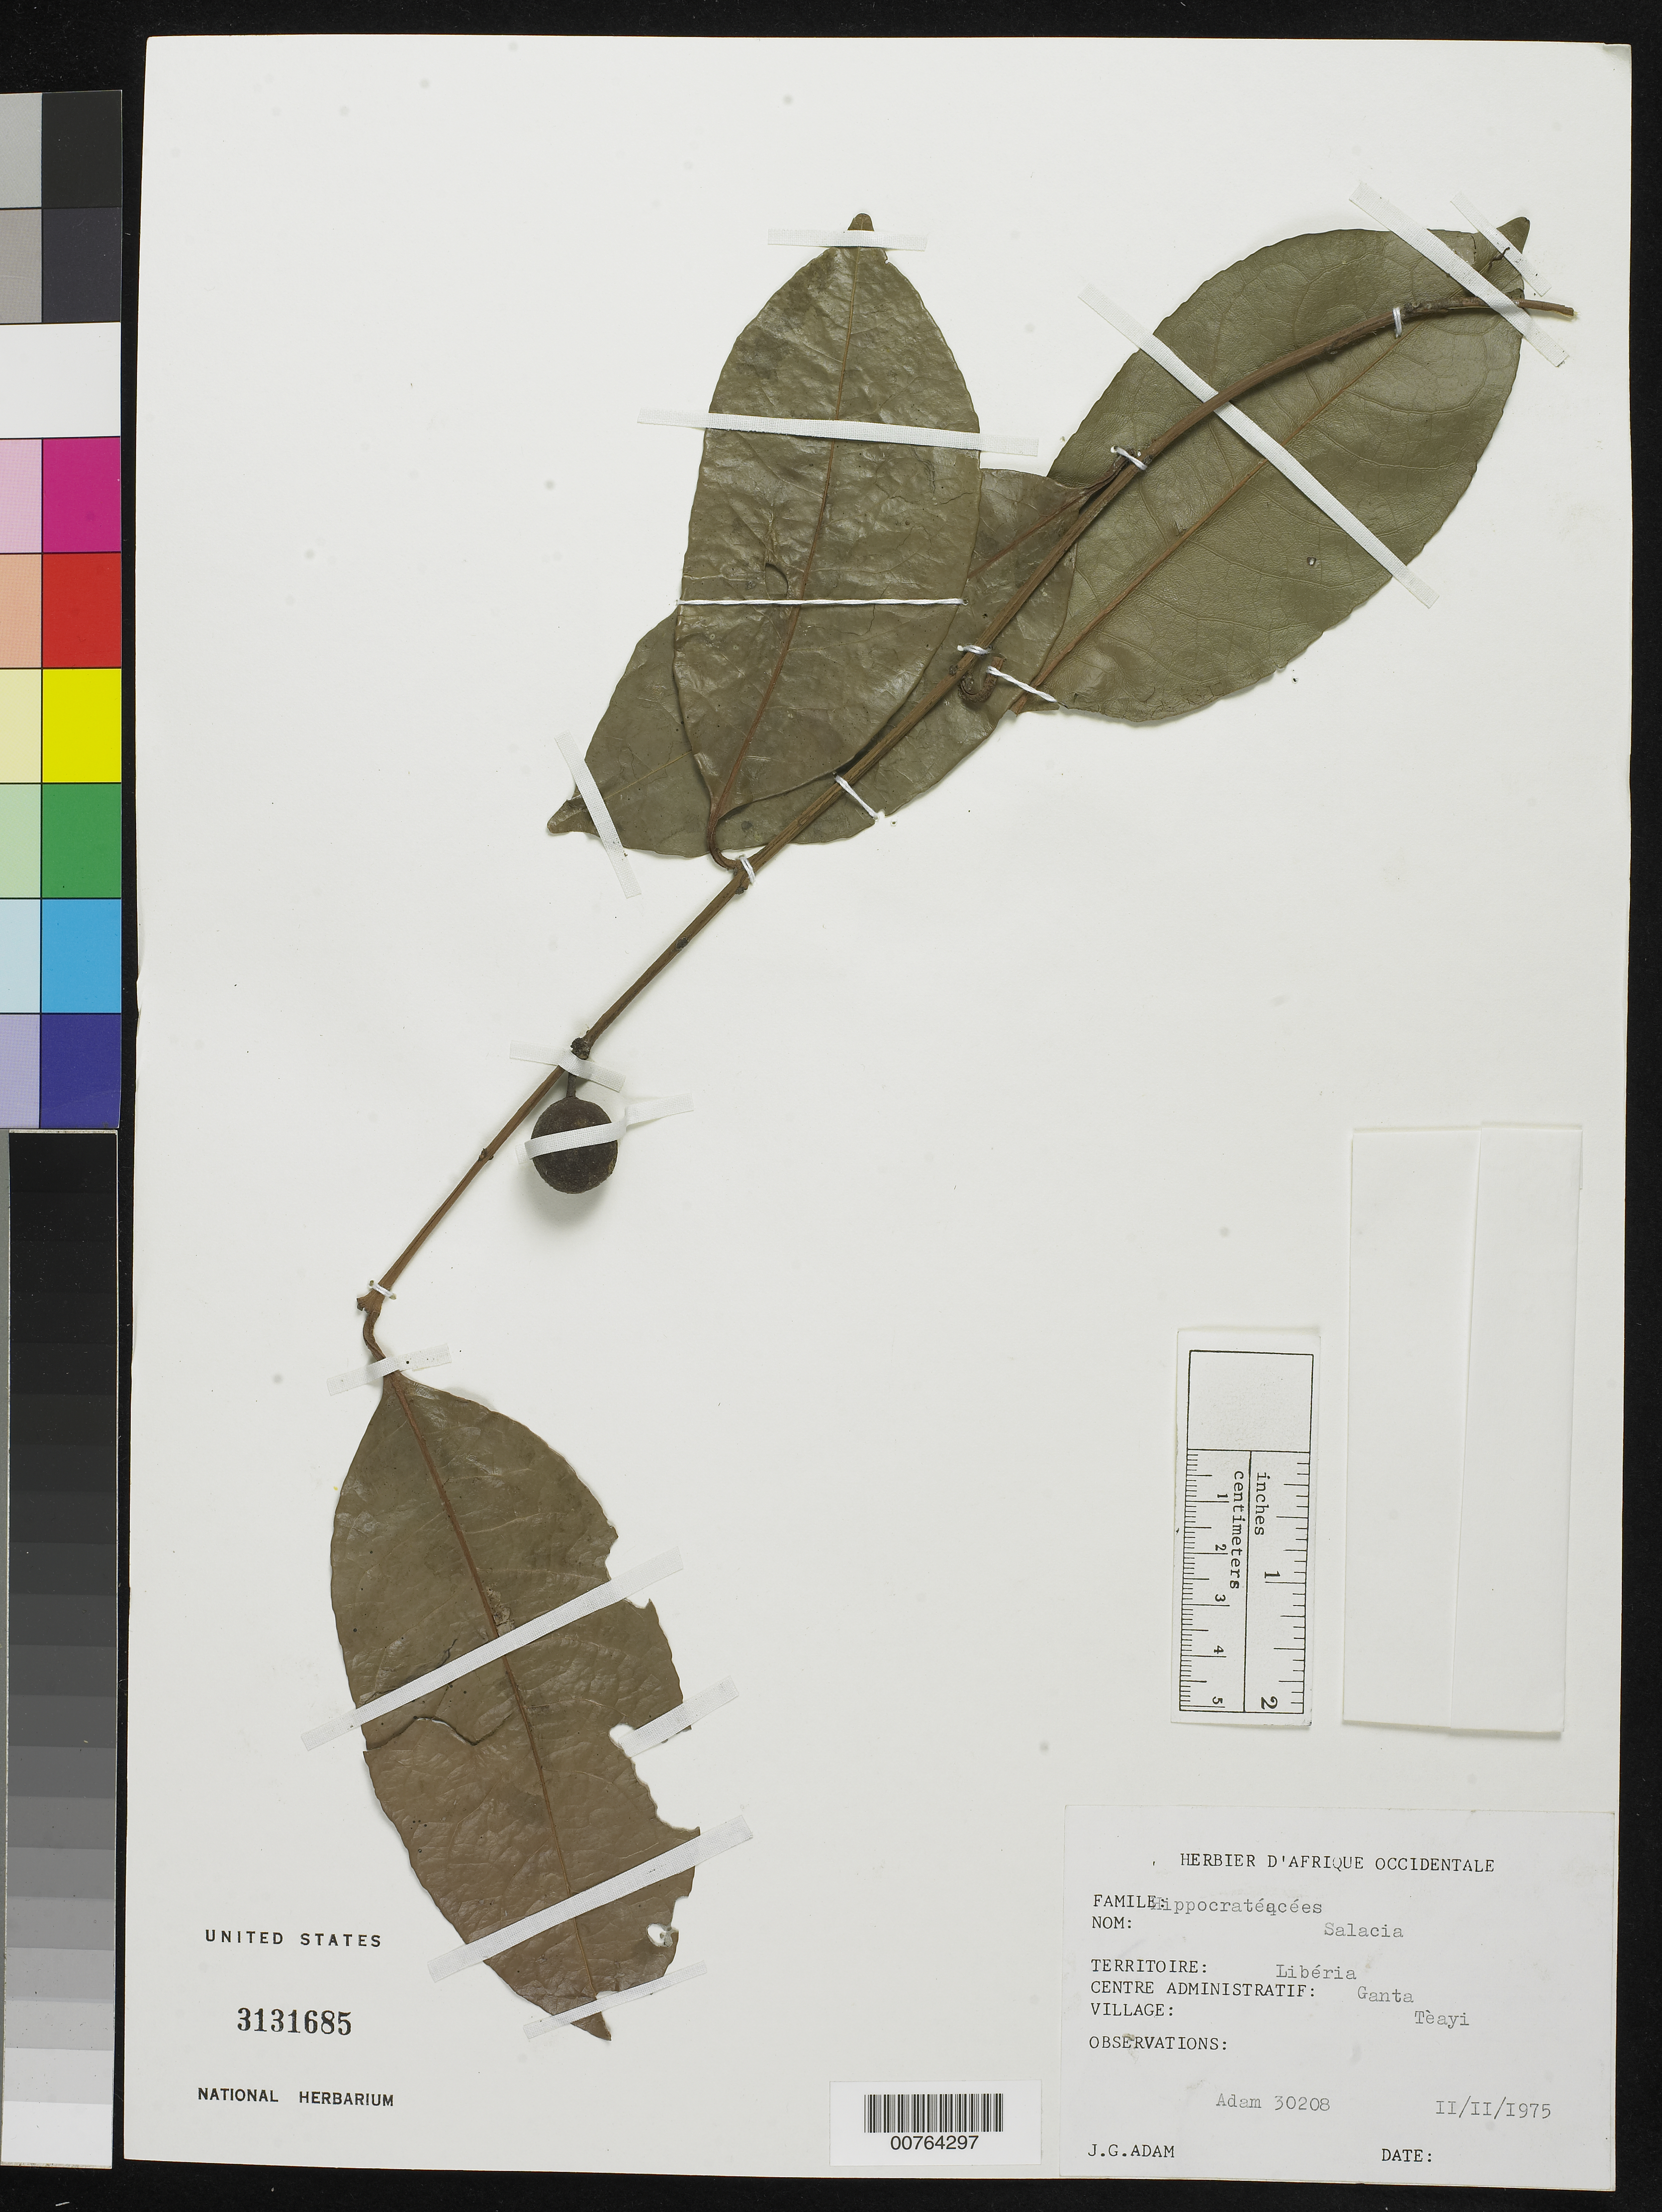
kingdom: Plantae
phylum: Tracheophyta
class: Magnoliopsida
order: Celastrales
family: Celastraceae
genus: Salacia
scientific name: Salacia sp.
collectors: J. Adam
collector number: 30208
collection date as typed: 02 Feb 1975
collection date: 1975-02-02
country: Liberia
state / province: Nimba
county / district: Ganta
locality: Teayi Village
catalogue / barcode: US 3131685